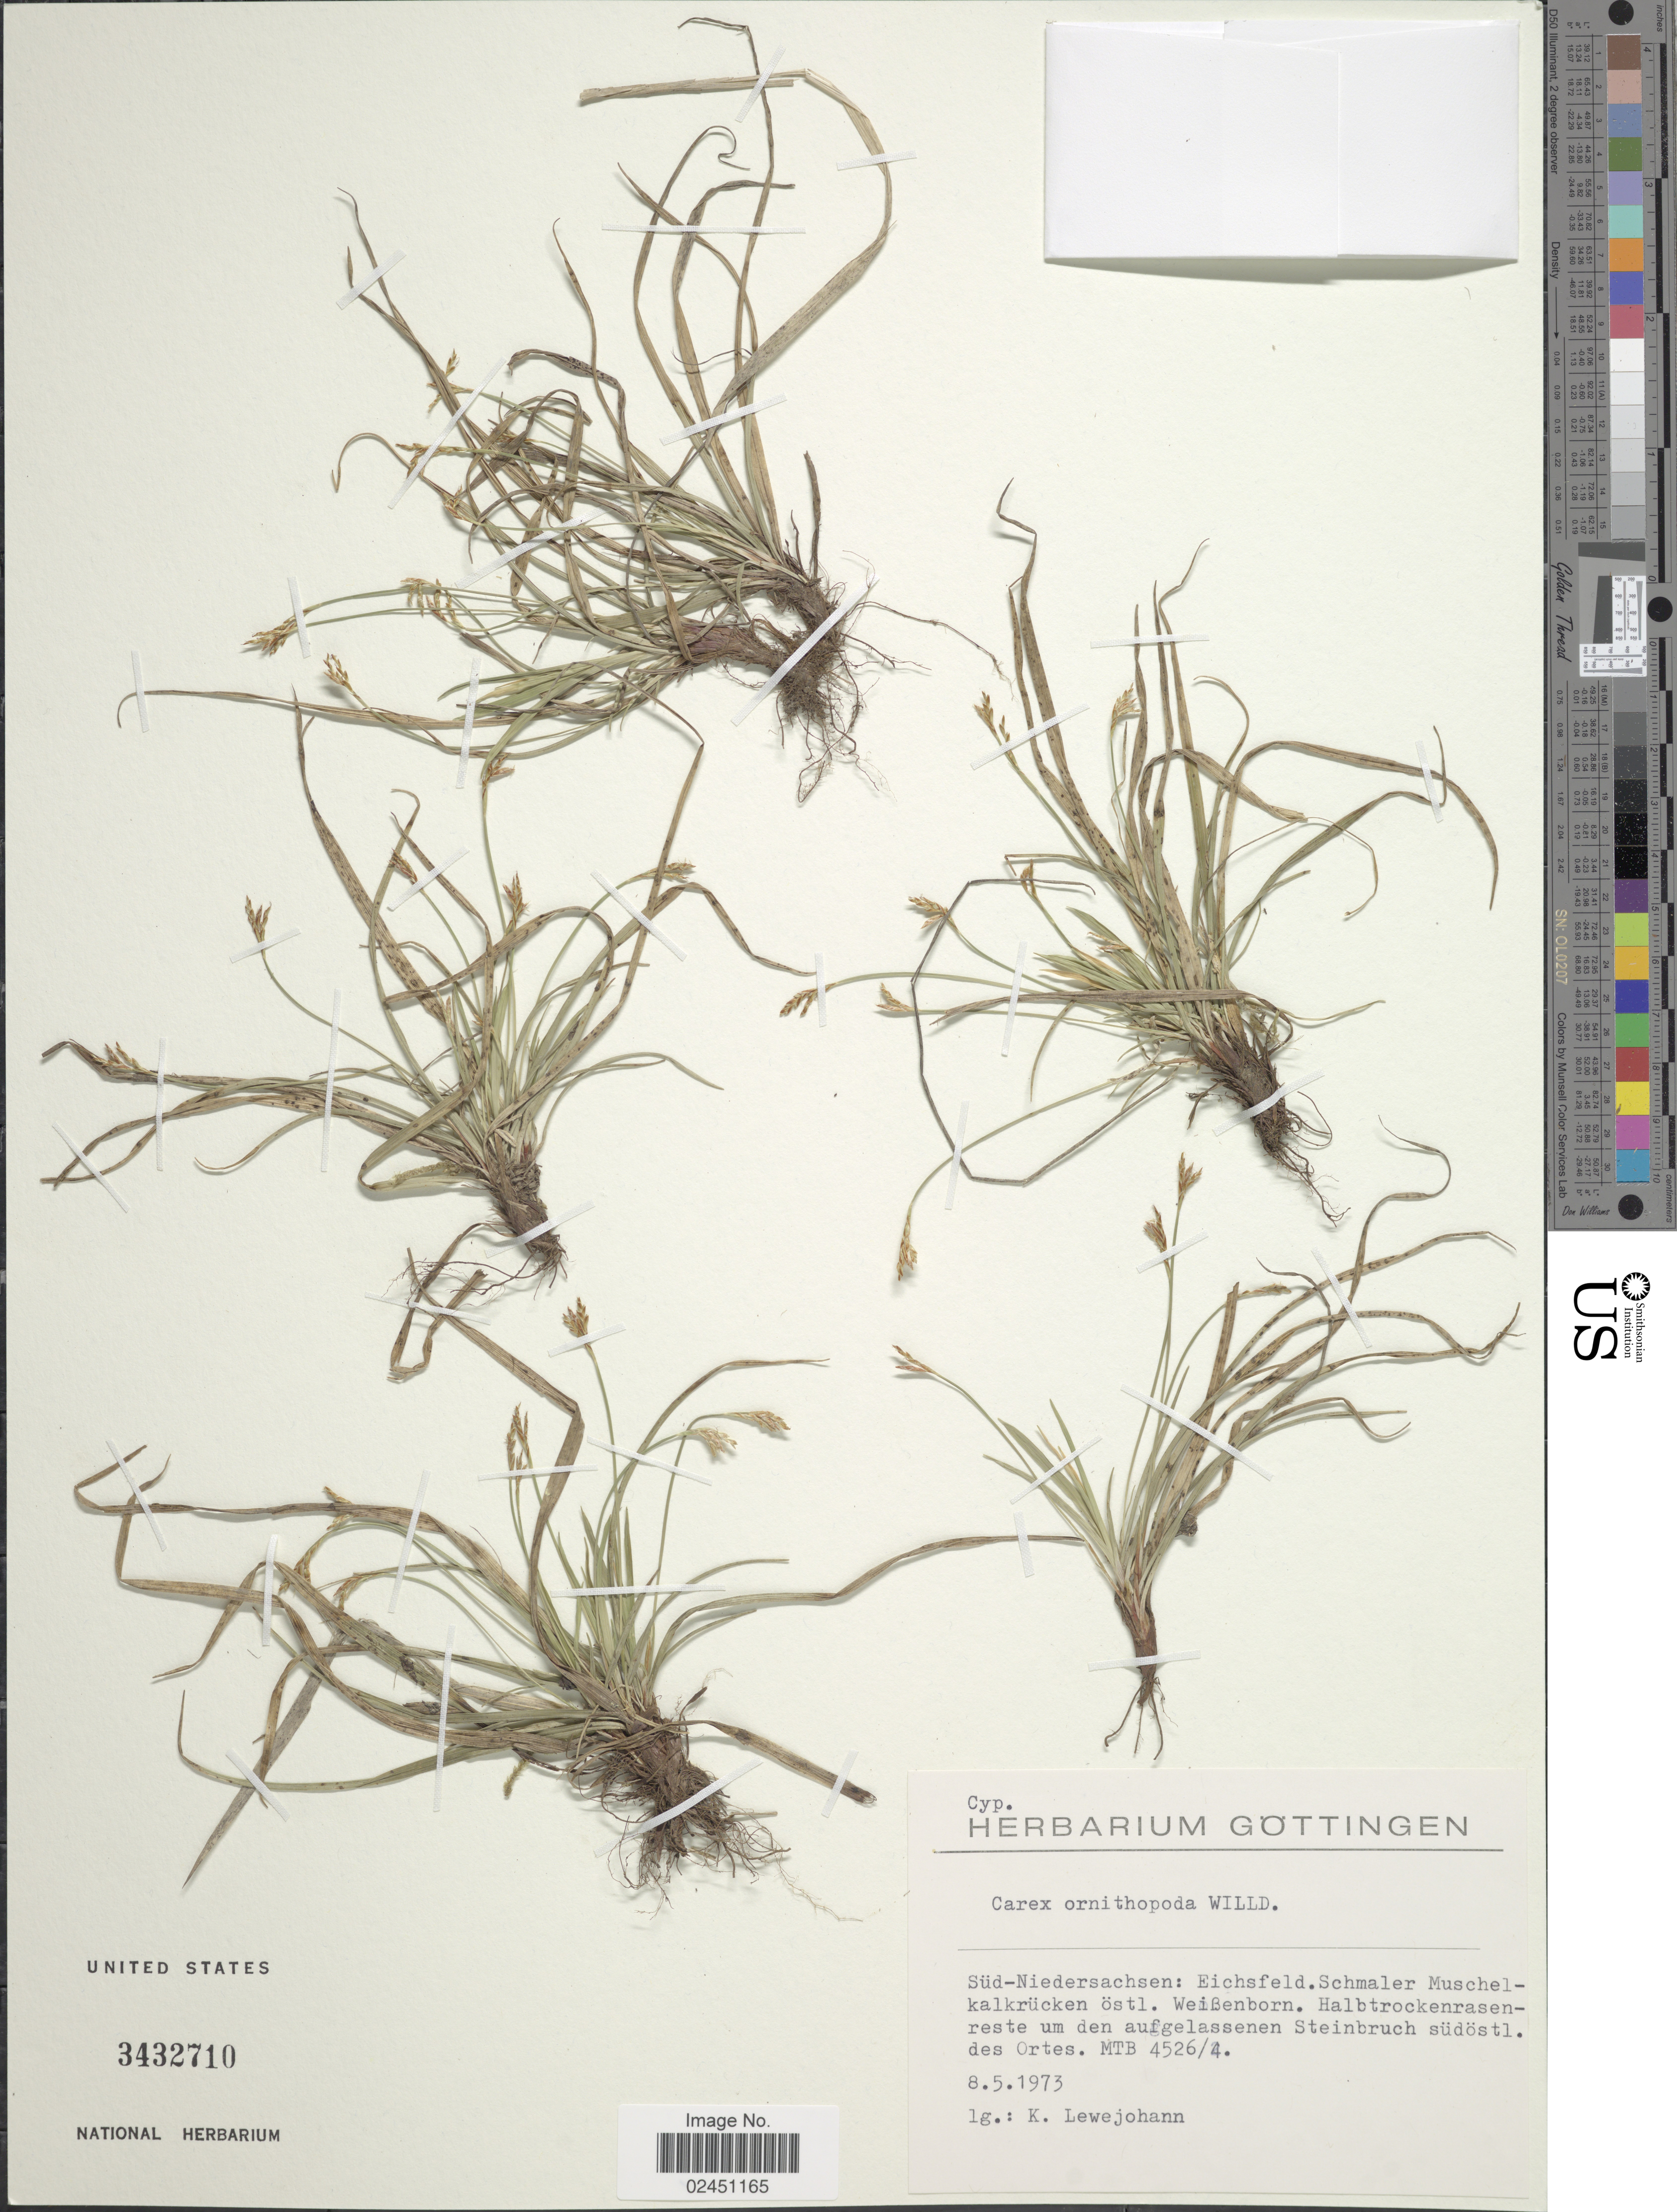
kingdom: Plantae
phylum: Tracheophyta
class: Liliopsida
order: Poales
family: Cyperaceae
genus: Carex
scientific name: Carex ornithopoda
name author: Willd.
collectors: K. Lewejohann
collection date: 1973-05-08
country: Germany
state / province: Niedersachsen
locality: Sud-Niedersachsen: Eichsfeld. Schmaler Muschelkalkrucken ostl. Weibenborn. Halbtrockenrasenreste um den aufgelassenen Steinbruch sudostl. des Ortes. MTB 4526/4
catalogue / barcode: US 3432710